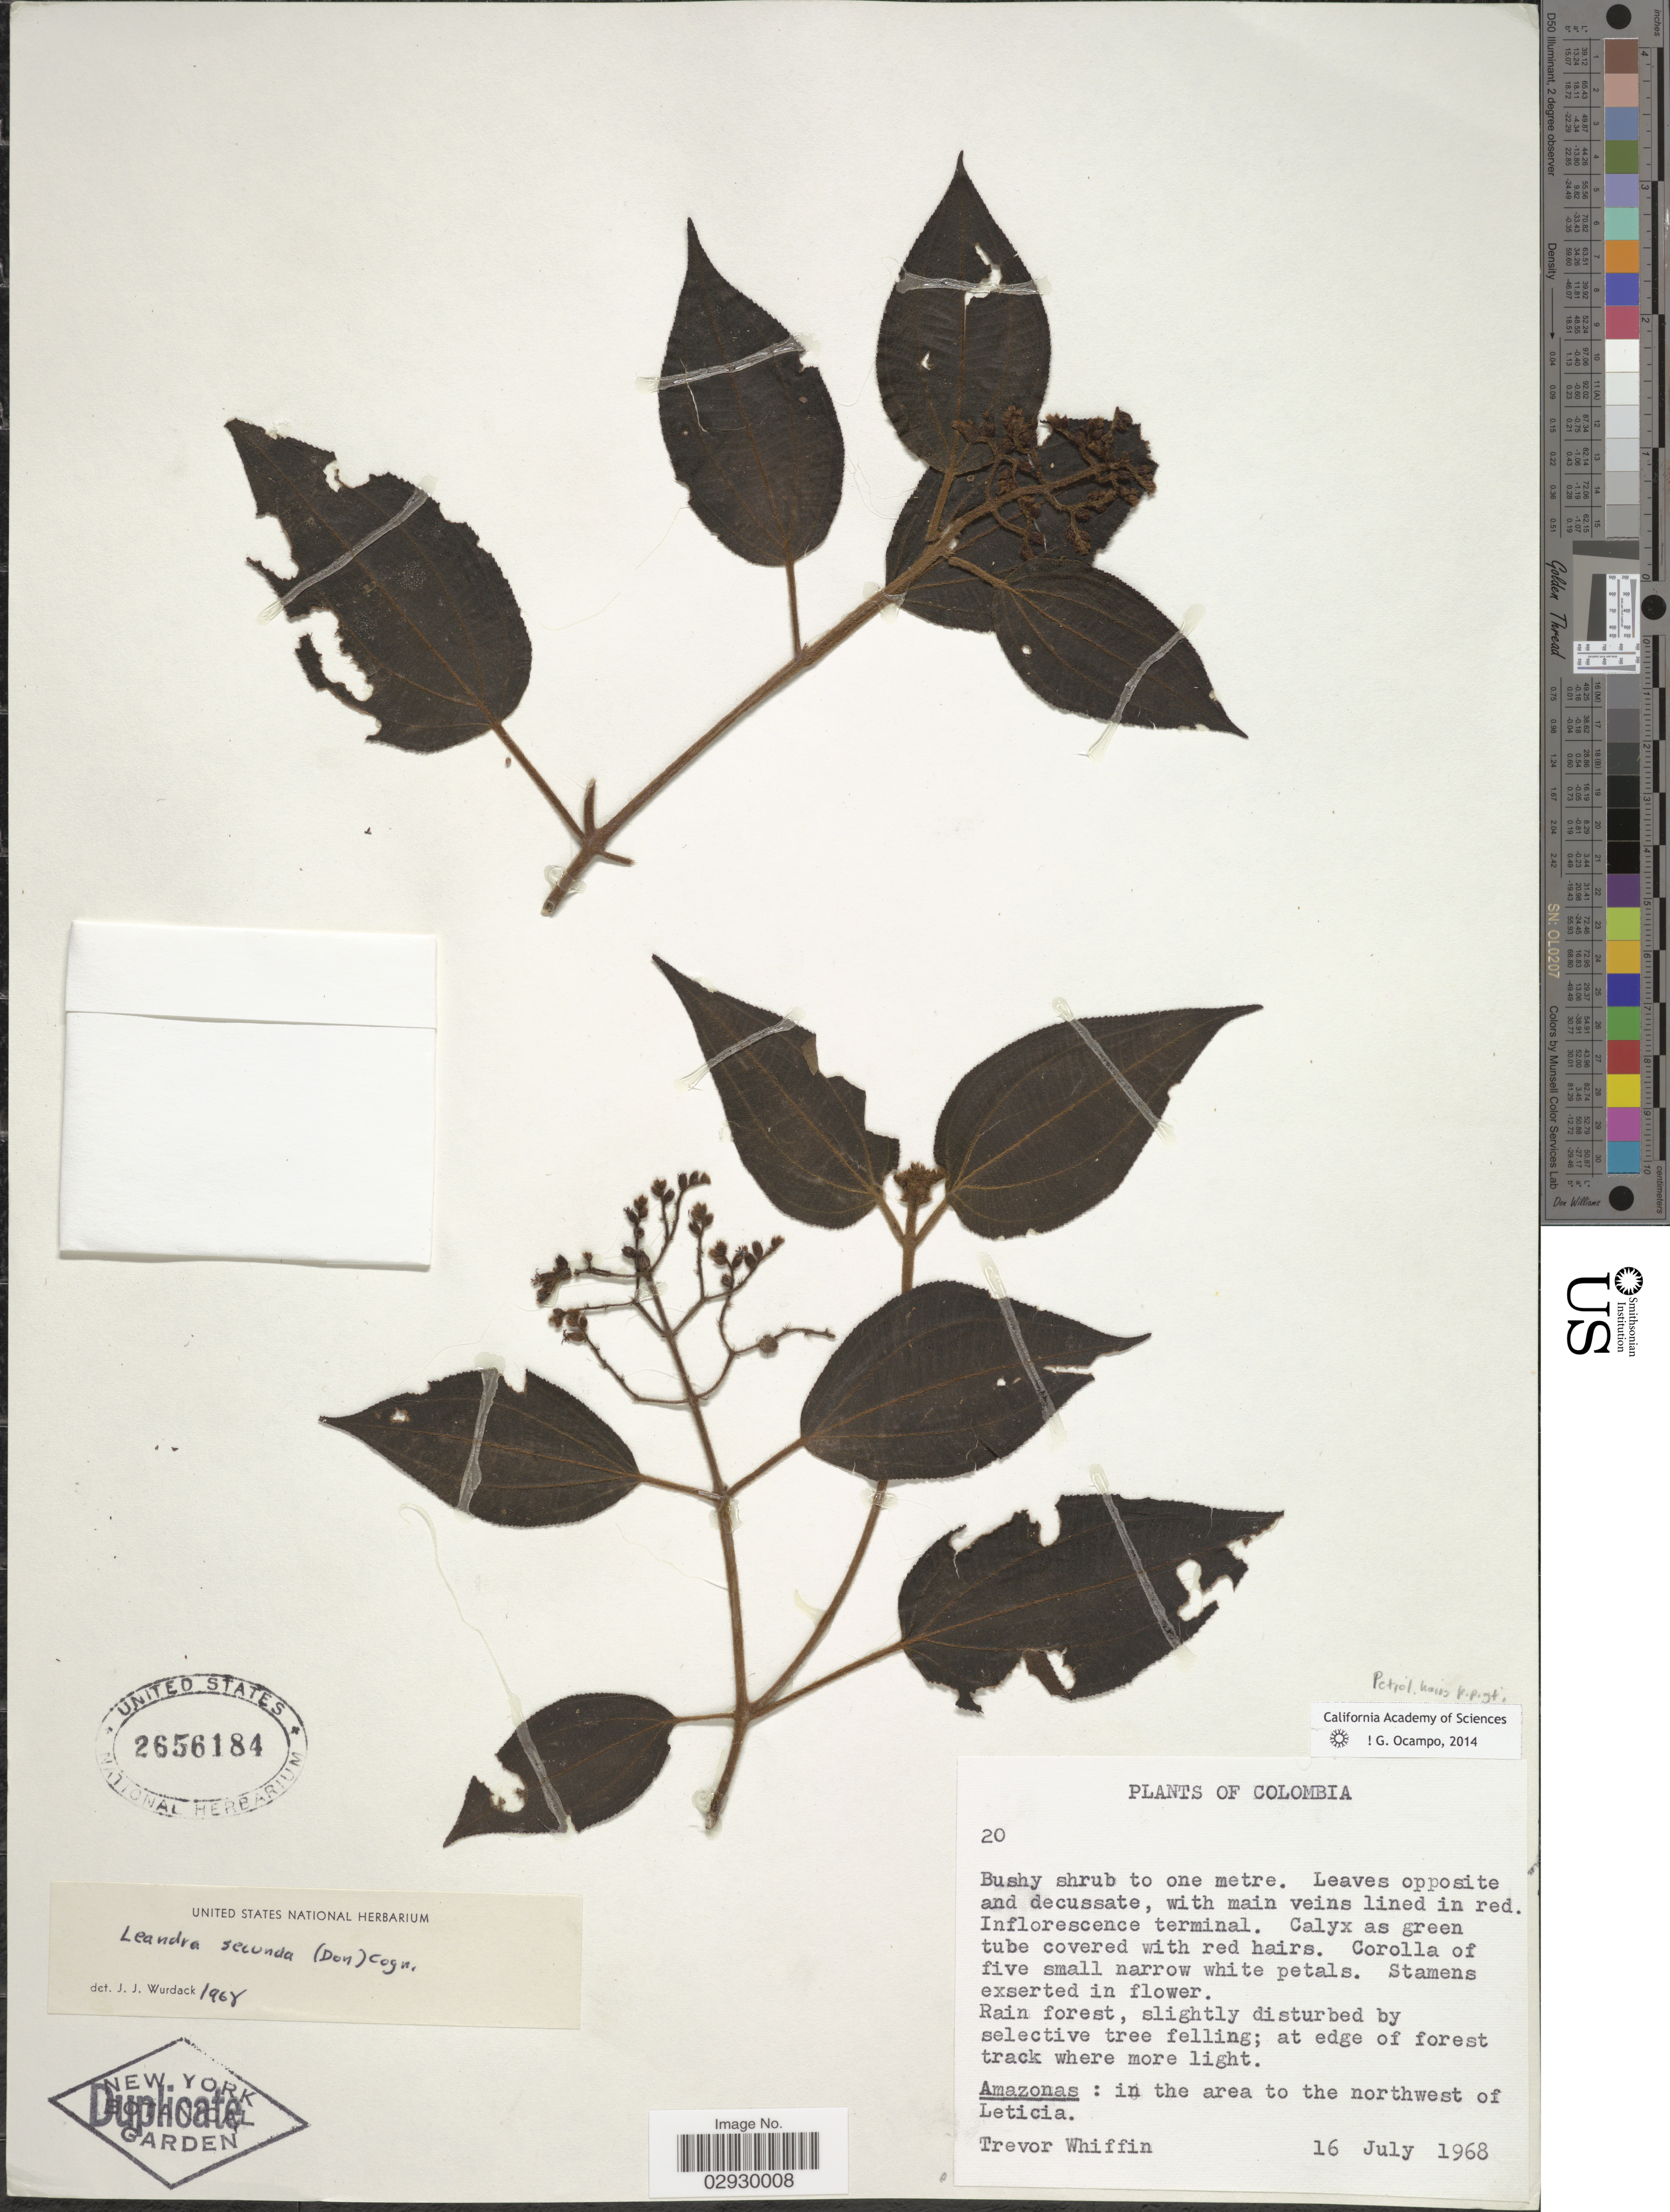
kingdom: Plantae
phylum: Tracheophyta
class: Magnoliopsida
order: Myrtales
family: Melastomataceae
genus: Leandra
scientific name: Leandra secunda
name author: (D. Don) Cogn.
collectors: T. P. Whiffin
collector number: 20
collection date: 1968-07-16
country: Colombia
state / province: Amazônas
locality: In the area to the northwest of Leticia.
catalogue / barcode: US 2656184